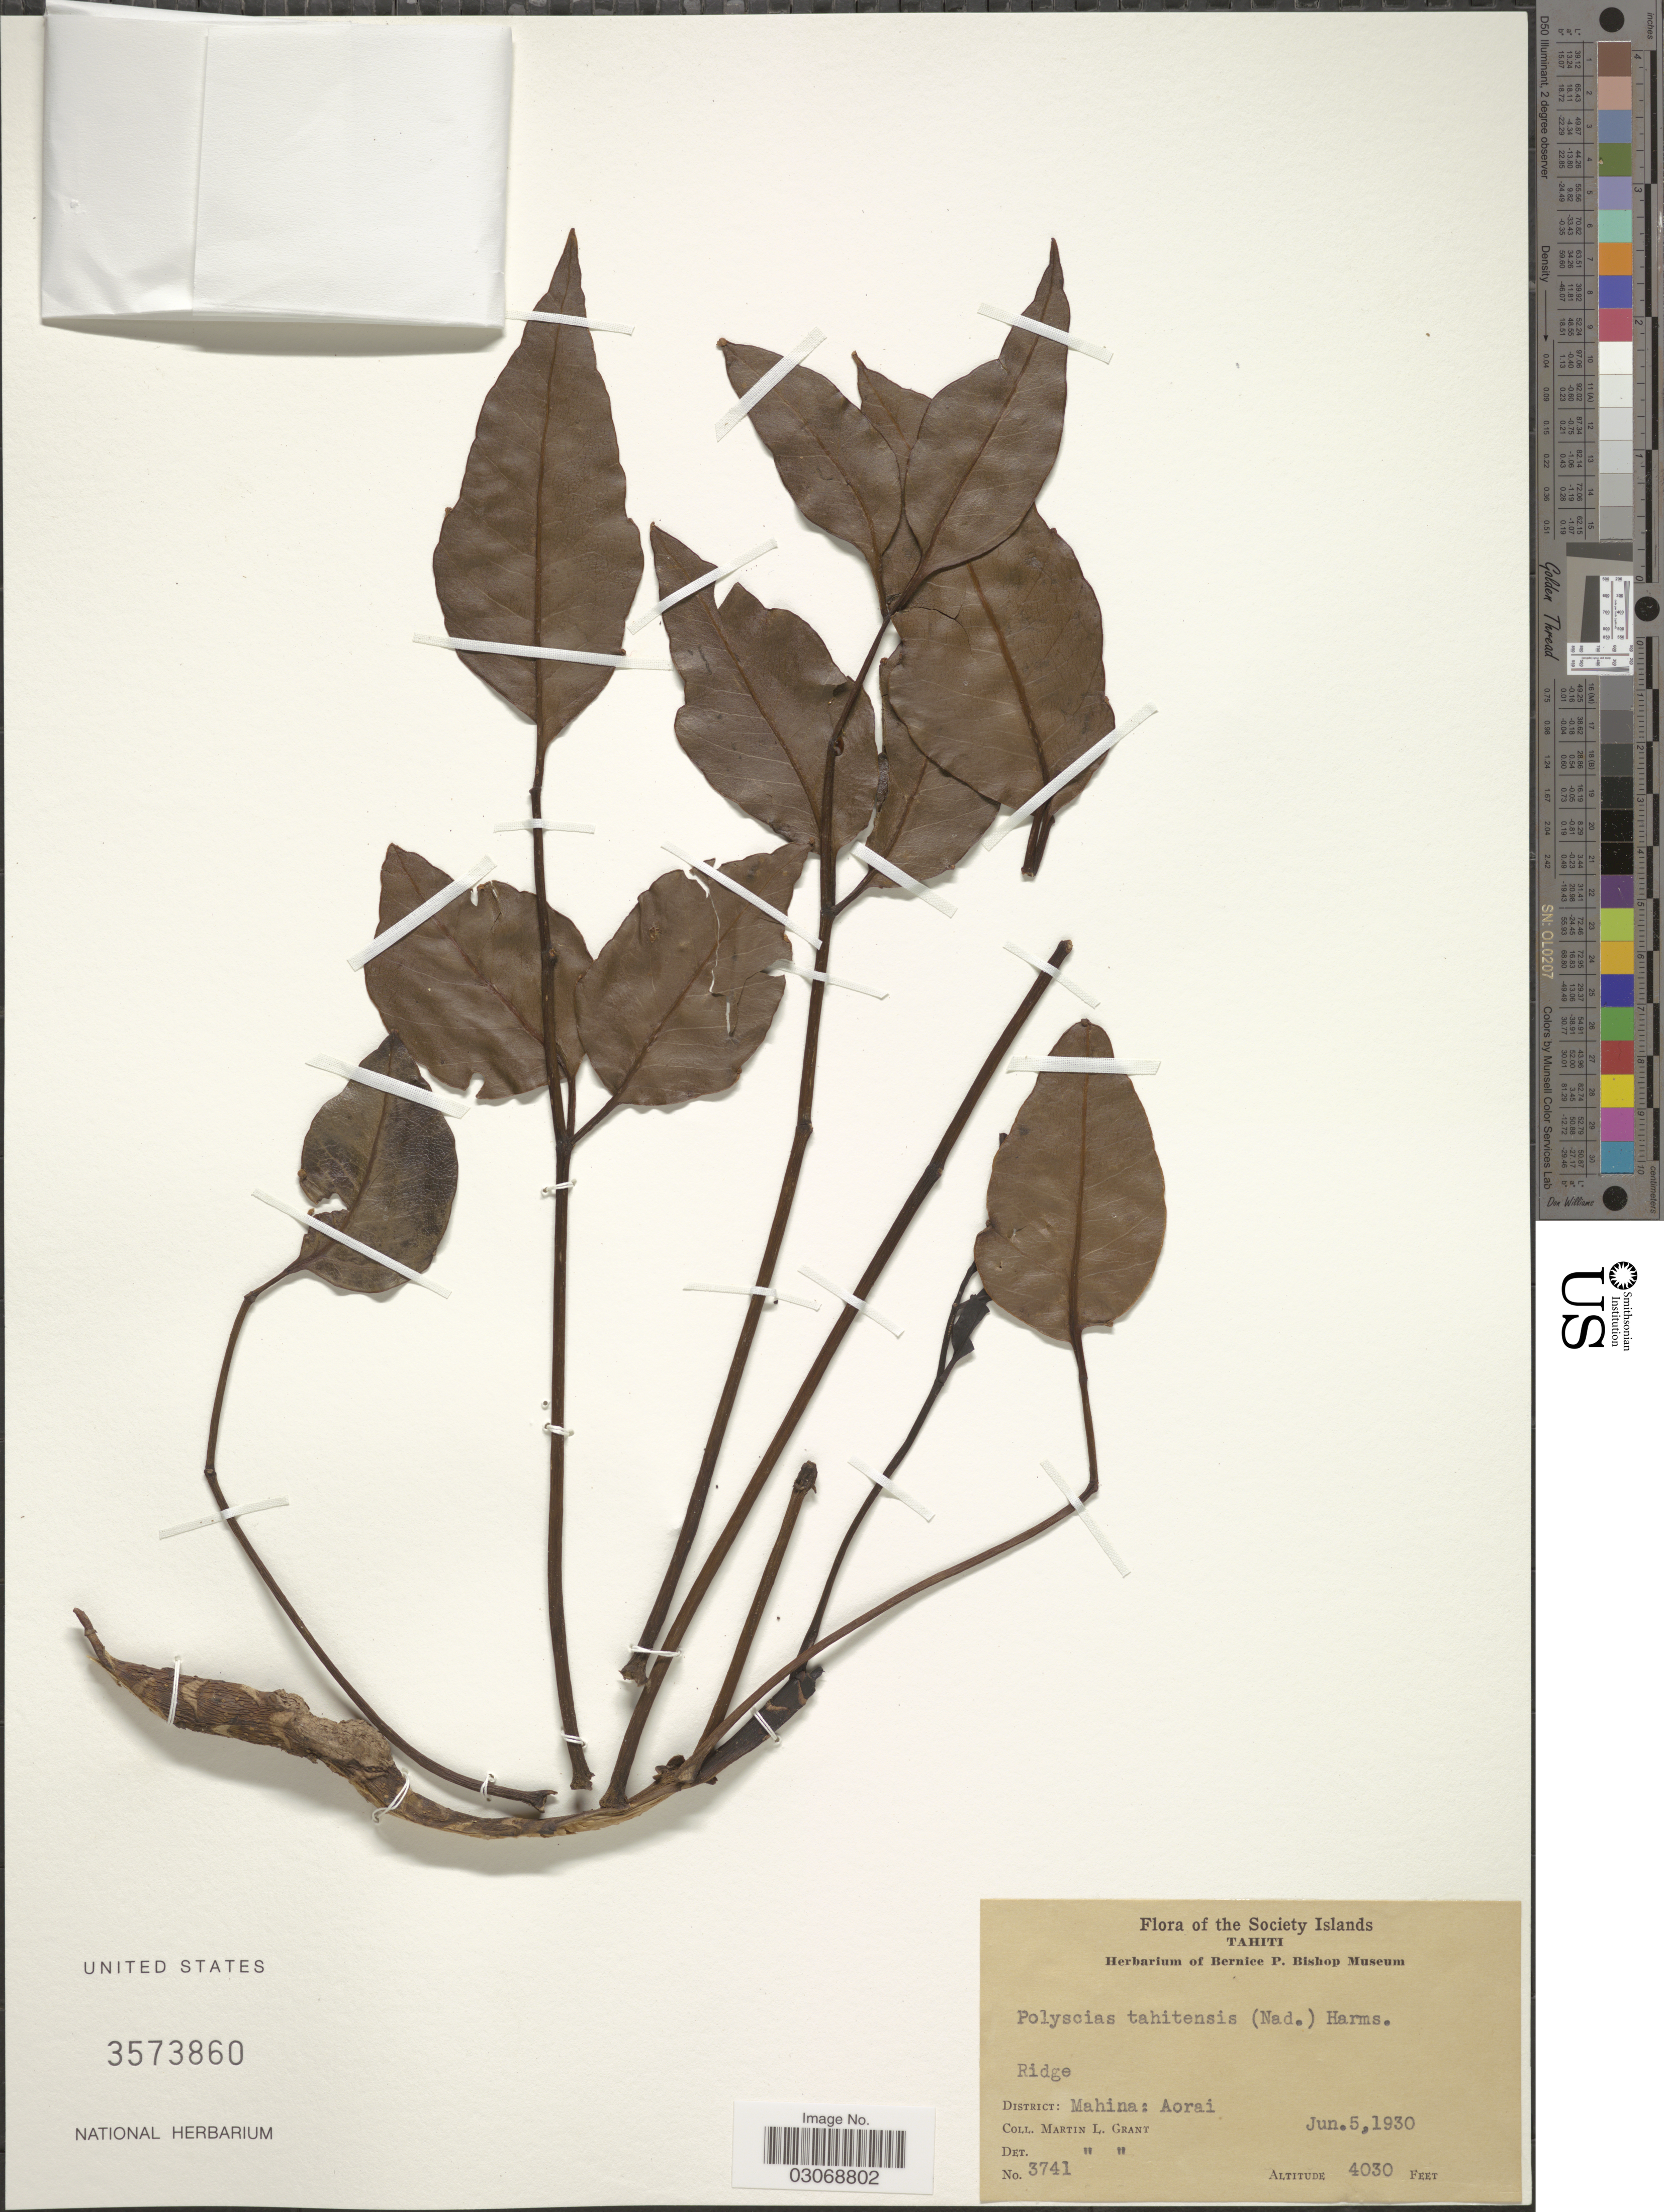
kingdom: Plantae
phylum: Tracheophyta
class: Magnoliopsida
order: Apiales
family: Araliaceae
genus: Polyscias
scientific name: Polyscias tahitensis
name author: (Nadeaud) Harms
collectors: M. L. Grant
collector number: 3741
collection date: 1930-06-05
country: French Polynesia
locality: The Society Islands, Tahiti, District: Mahina: Aorai.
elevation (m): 1228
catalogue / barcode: US 3573860